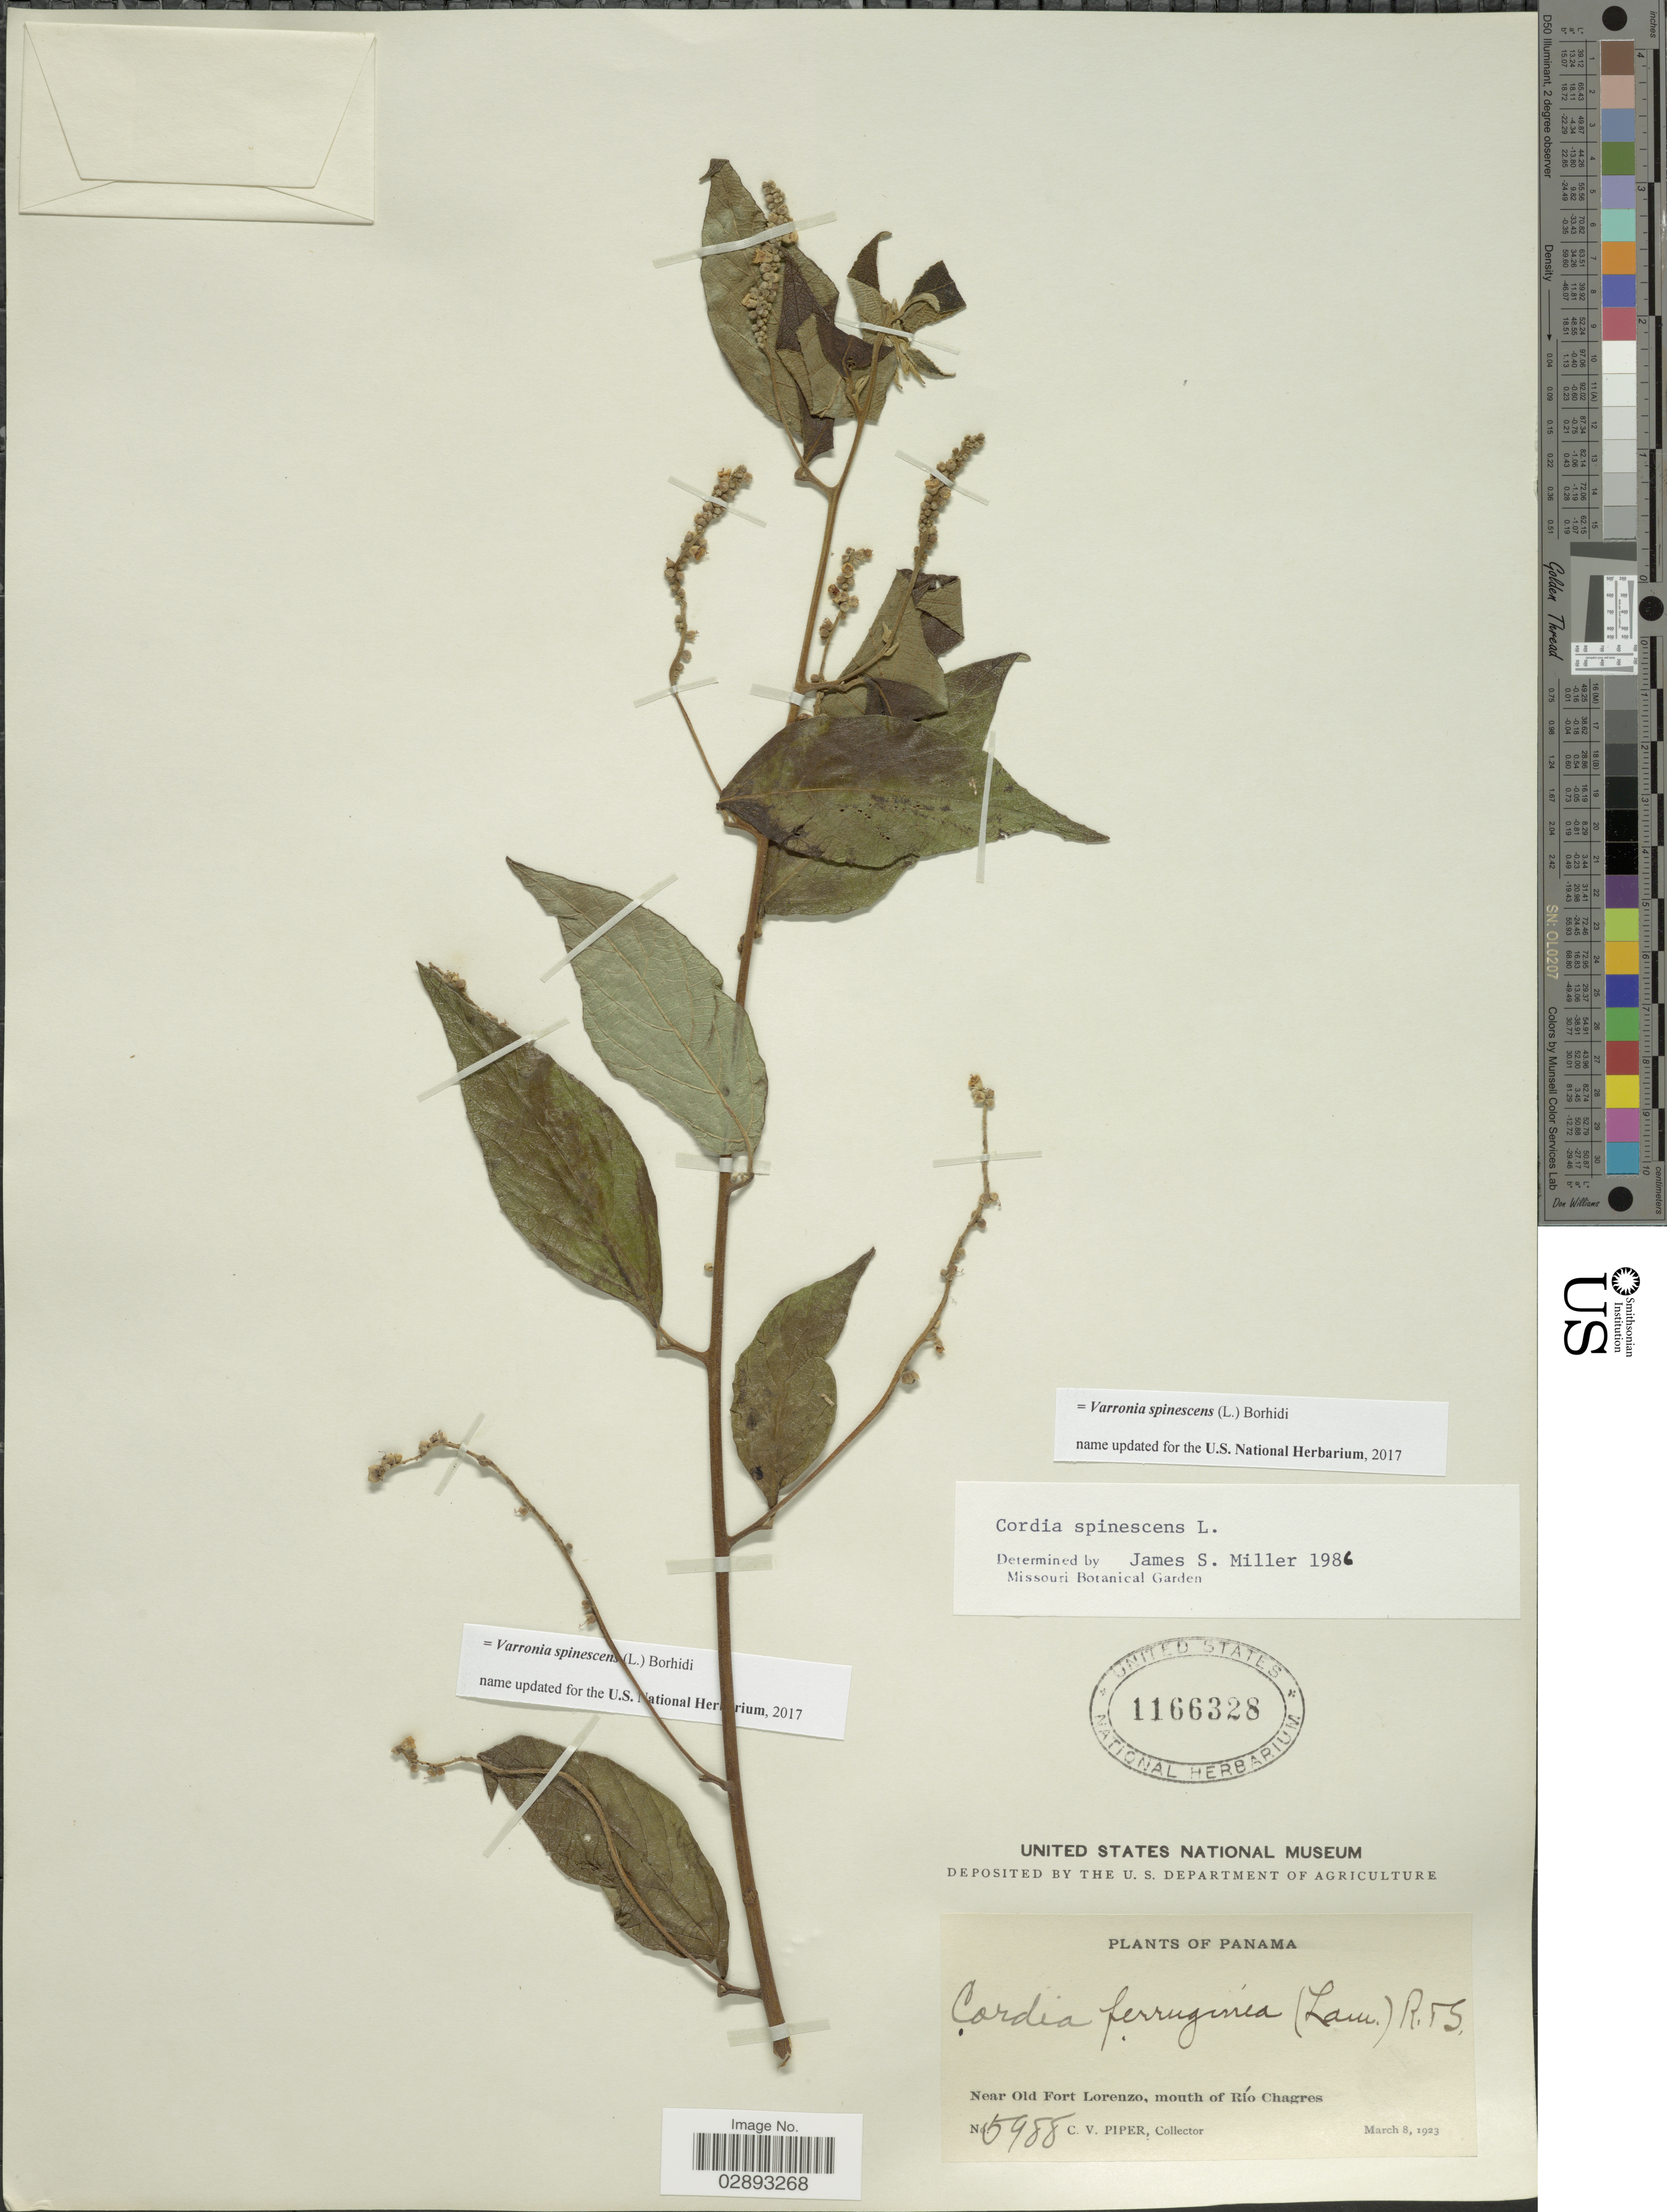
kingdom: Plantae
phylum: Tracheophyta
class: Magnoliopsida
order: Boraginales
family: Cordiaceae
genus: Varronia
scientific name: Varronia spinescens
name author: (L.) Borhidi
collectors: C. V. Piper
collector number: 5988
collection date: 1923-03-08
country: Panama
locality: Near Old Fort Lorenzo, mouth of Río Chagres.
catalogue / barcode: US 1166328